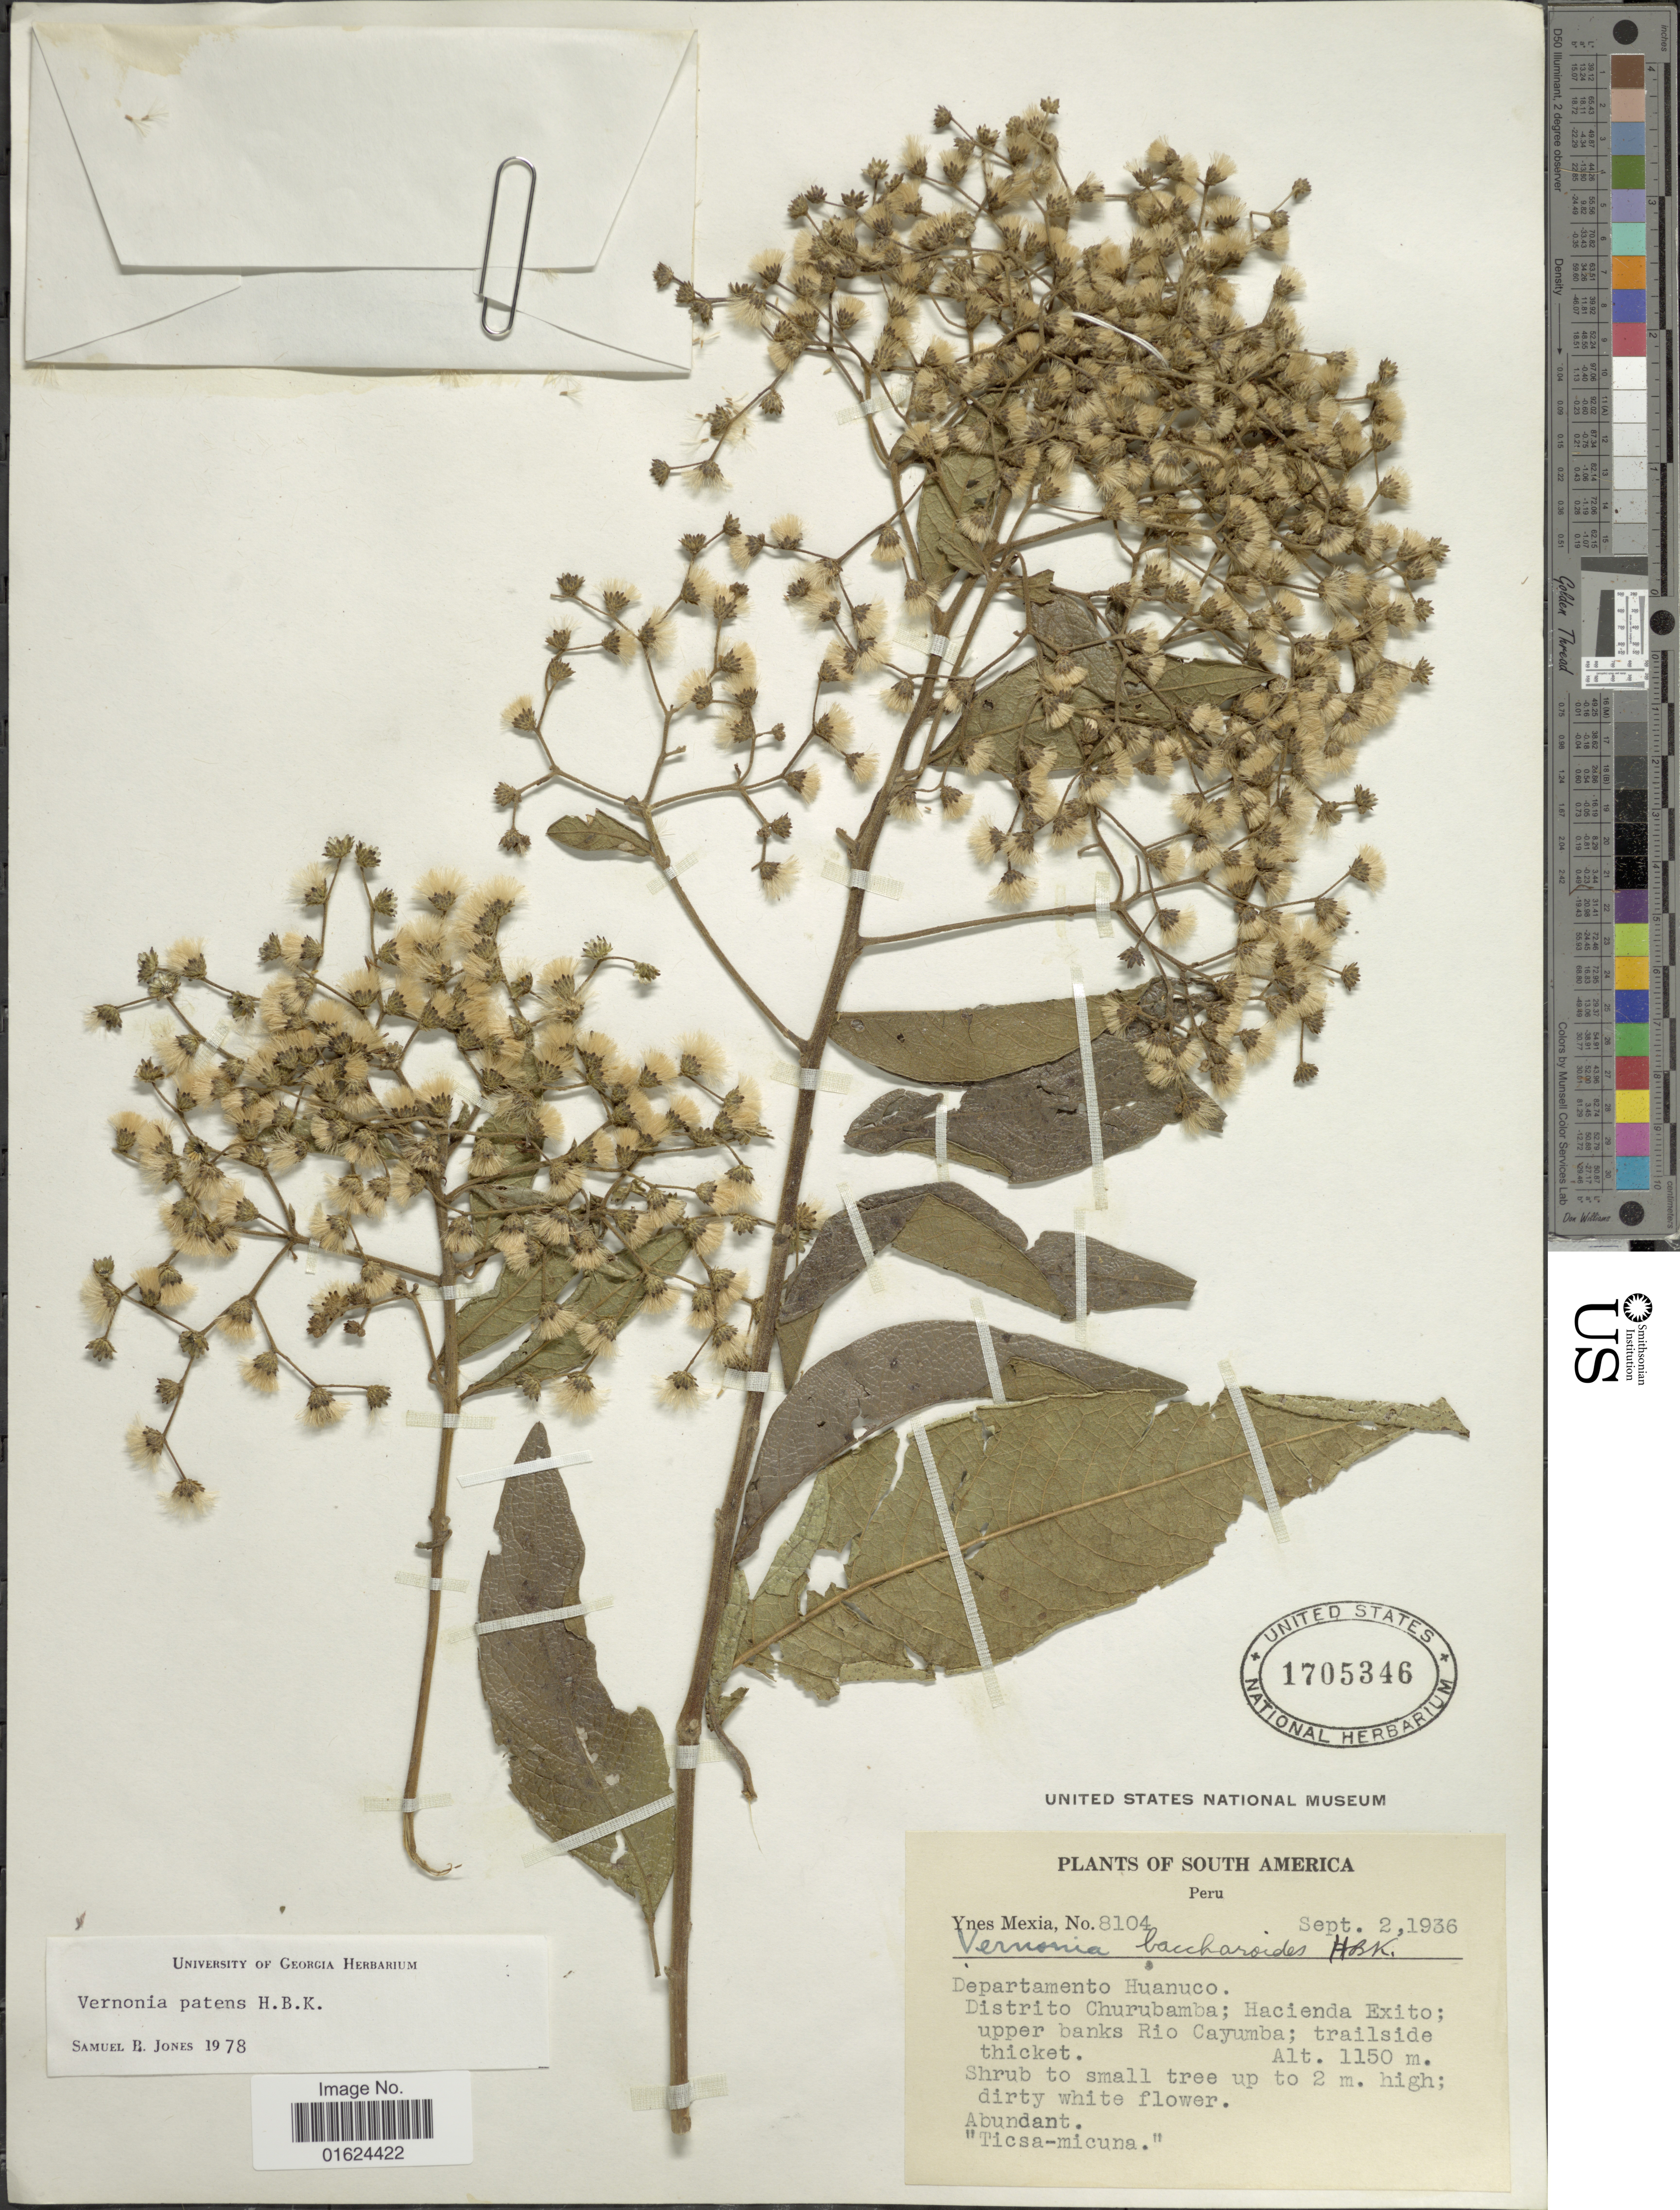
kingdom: Plantae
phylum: Tracheophyta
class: Magnoliopsida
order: Asterales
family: Asteraceae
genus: Vernonanthura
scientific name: Vernonanthura patens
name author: (Kunth) H. Rob.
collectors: Y. Mexia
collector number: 8104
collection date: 1936-09-02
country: Peru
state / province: Huánuco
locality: Departamento Huanuco. Distrito Churubamba; Hacienda Exito; upper banks Rio Cayumba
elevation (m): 1150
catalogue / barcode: US 1705346